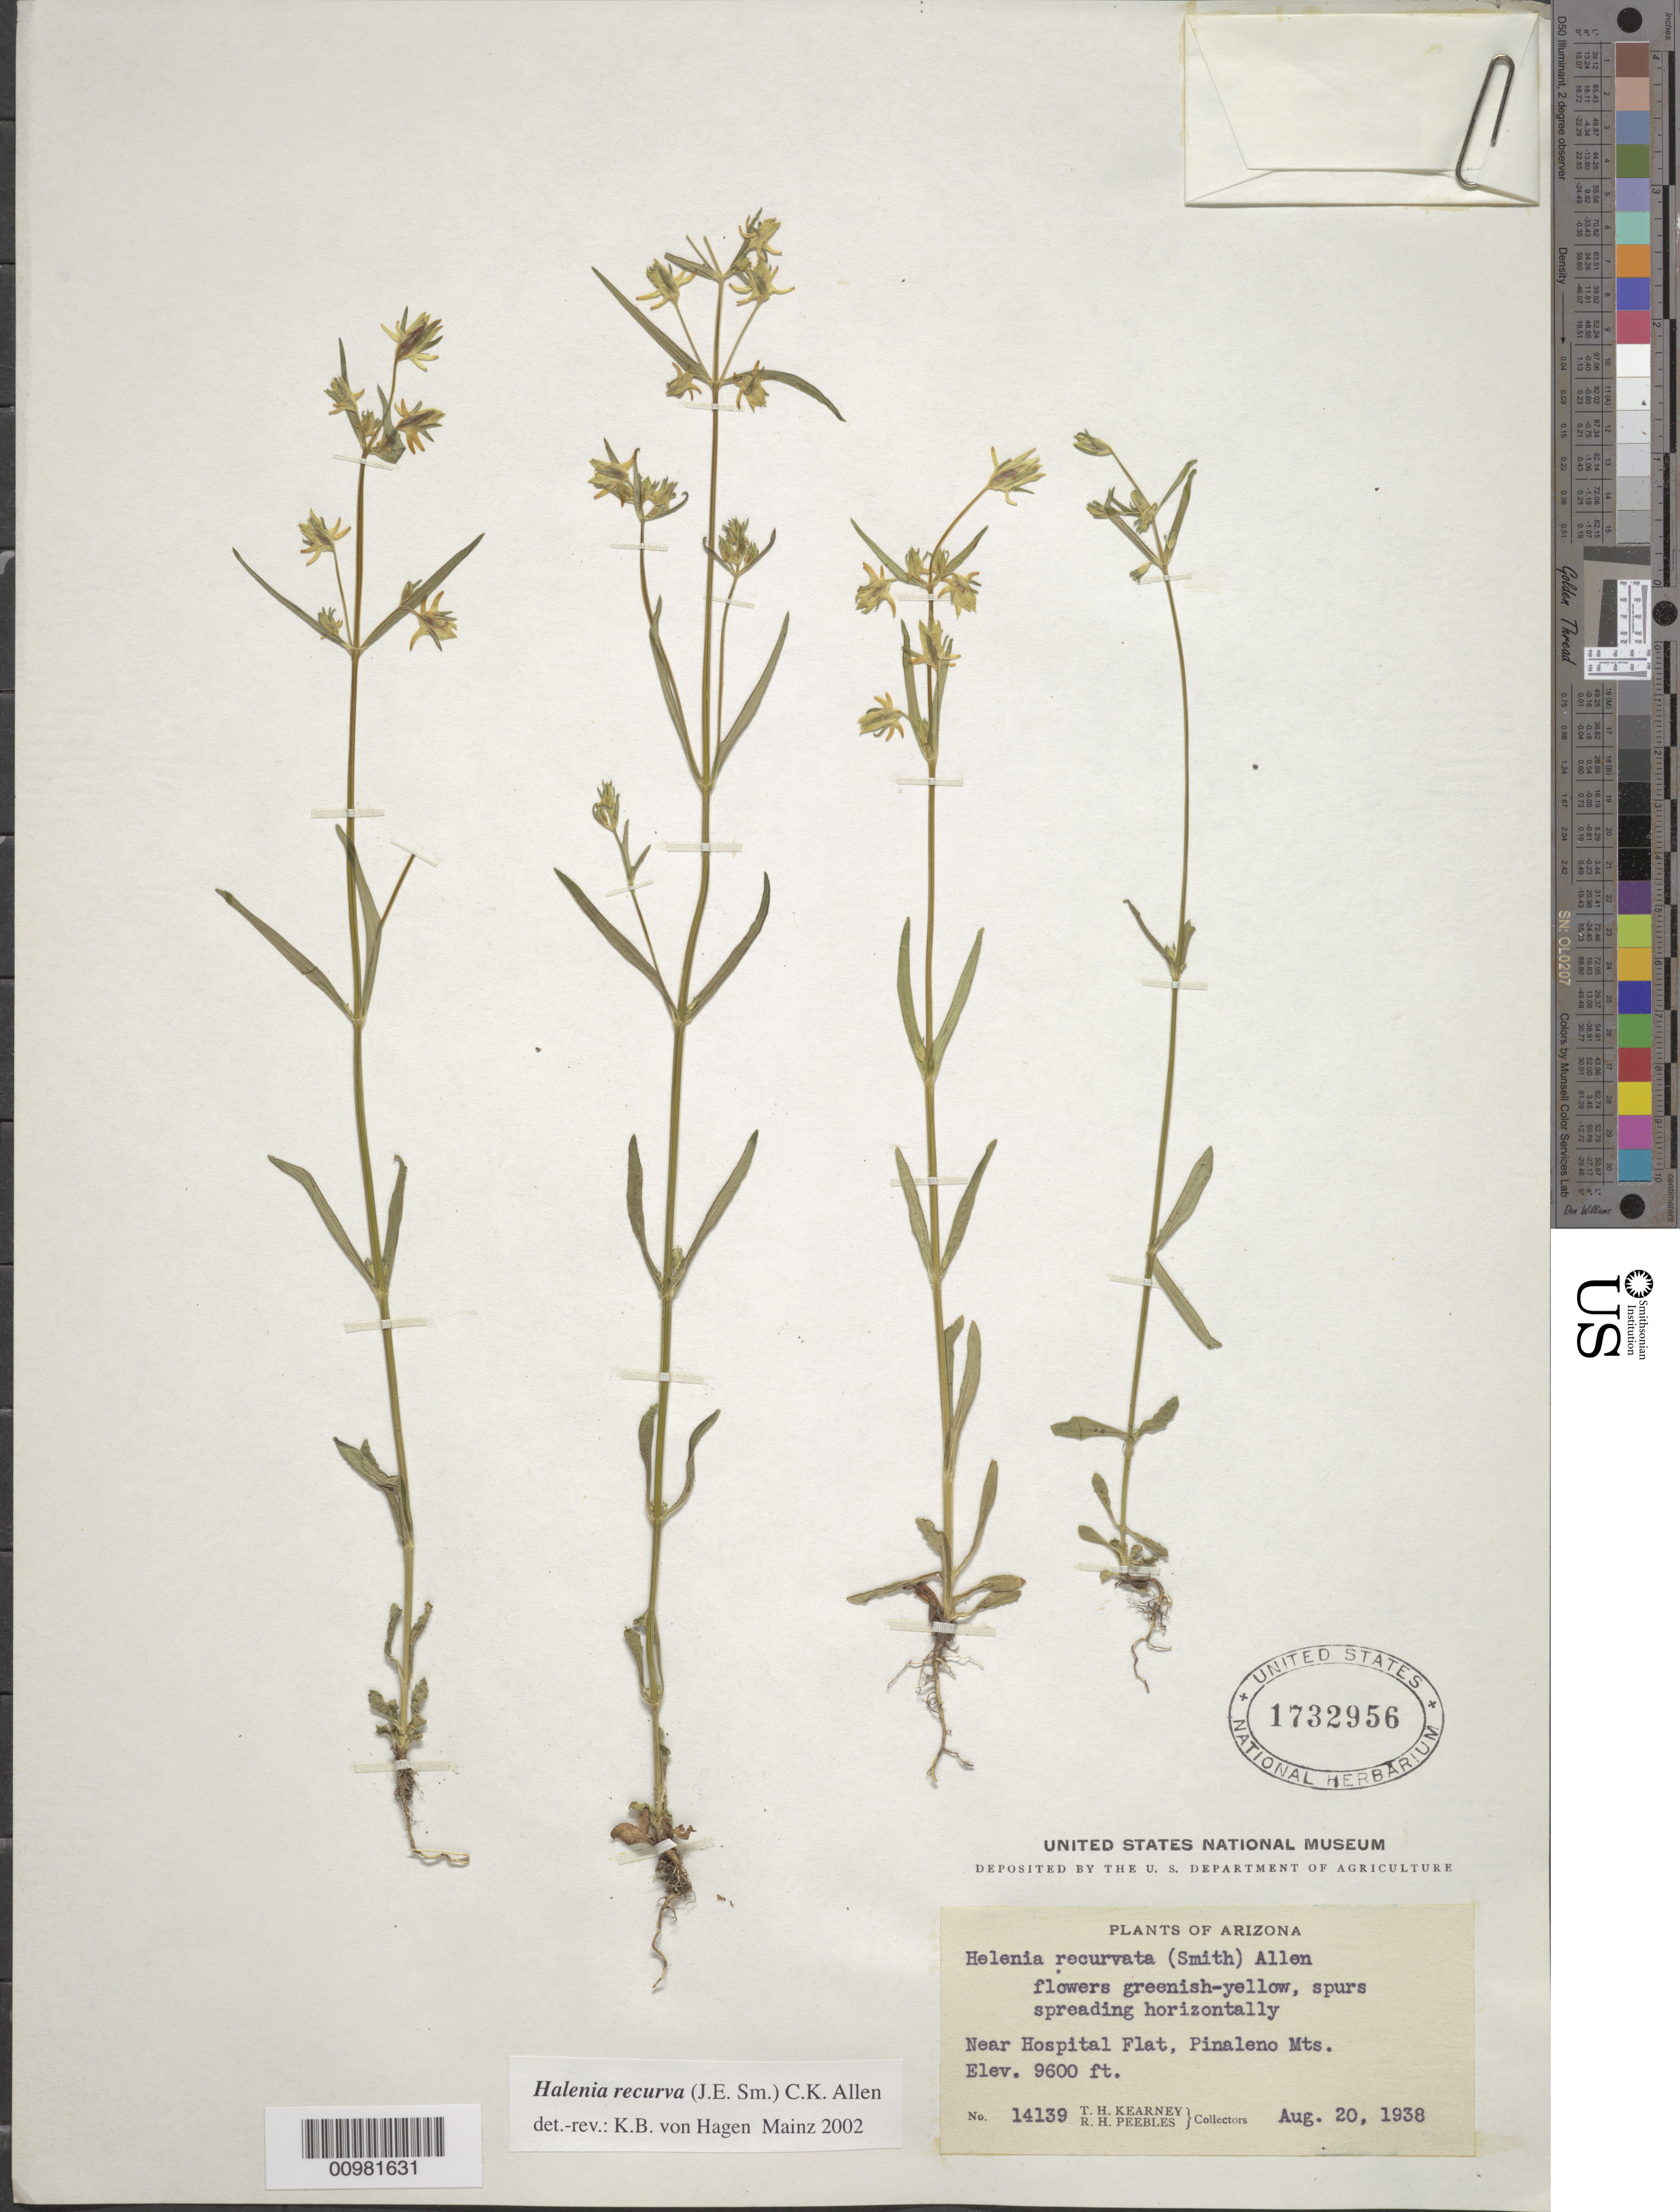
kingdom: Plantae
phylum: Tracheophyta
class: Magnoliopsida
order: Gentianales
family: Gentianaceae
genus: Halenia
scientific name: Halenia recurva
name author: (Sm.) C.K. Allen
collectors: T. H. Kearney & R. H. Peebles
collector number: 14139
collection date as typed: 20 Aug 1938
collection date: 1938-08-20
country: United States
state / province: Arizona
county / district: Graham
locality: Pinaleno Mts., Near Hospital Flat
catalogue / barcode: US 1732956